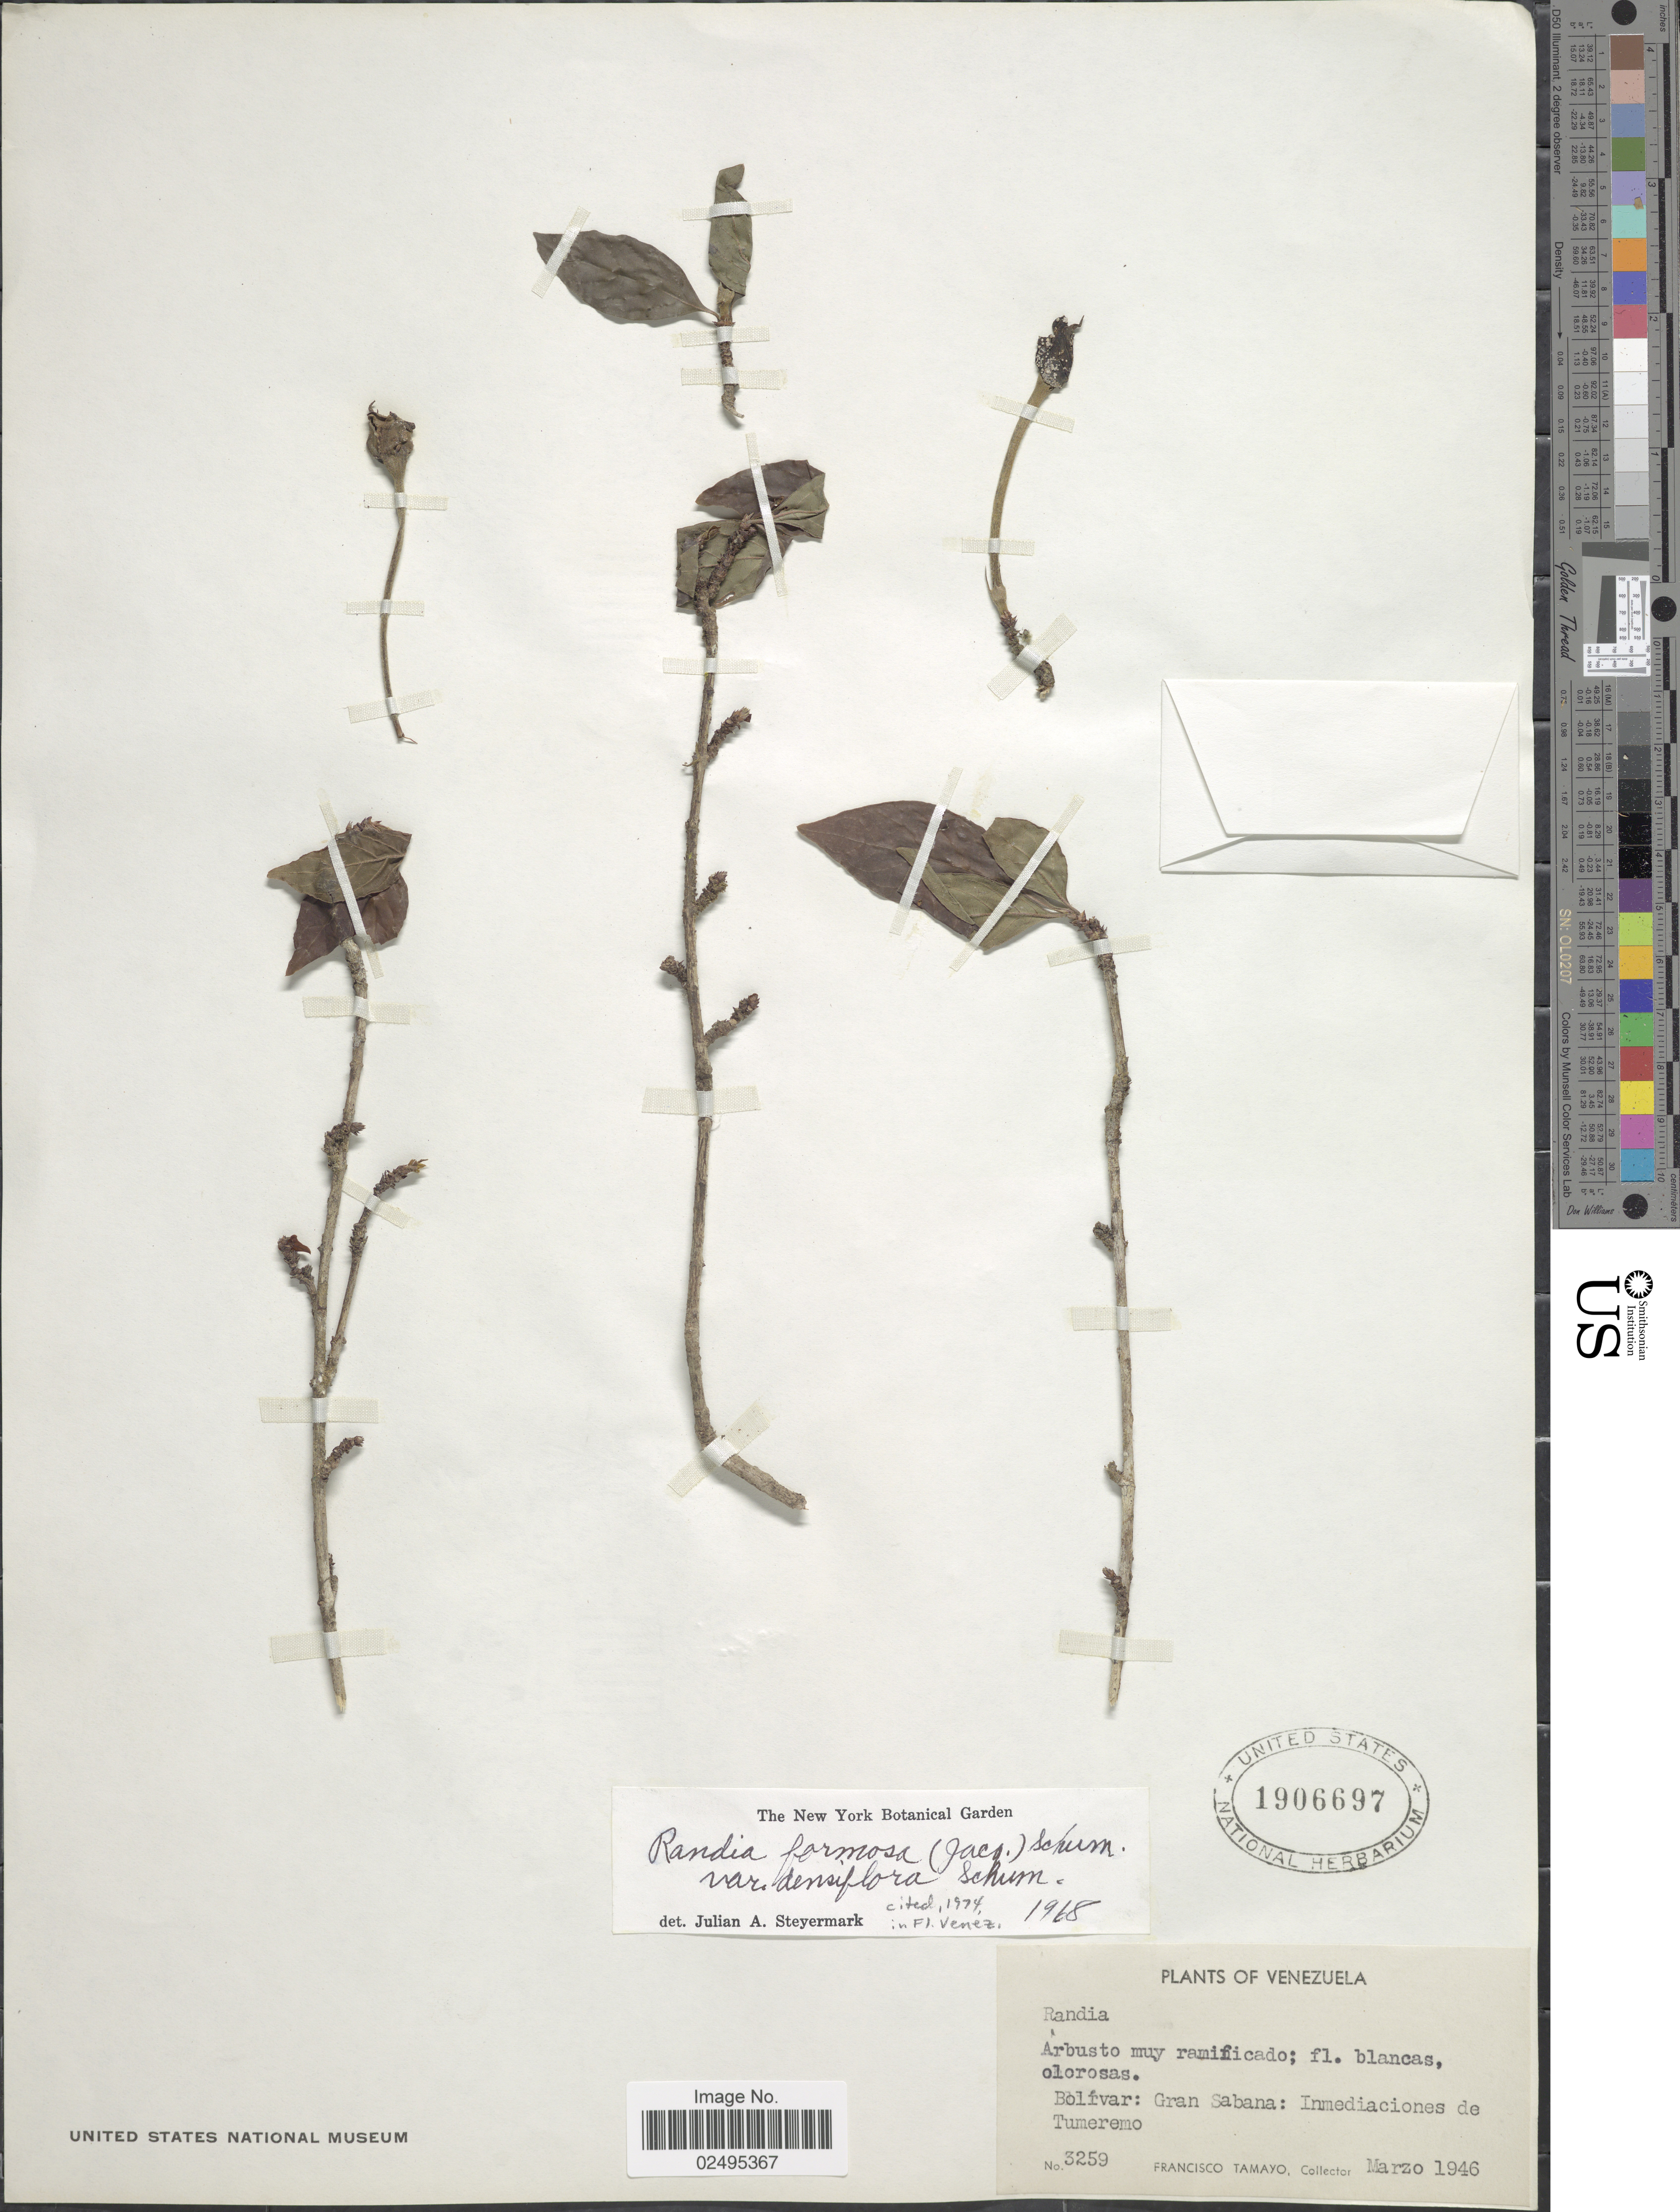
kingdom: Plantae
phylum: Tracheophyta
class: Magnoliopsida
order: Gentianales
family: Rubiaceae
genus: Rosenbergiodendron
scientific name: Rosenbergiodendron formosum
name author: (Jacq.) Fagerl.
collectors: F. Tamayo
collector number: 3259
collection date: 1946-03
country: Venezuela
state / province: Bolivar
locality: Gran Sabana, Inmediaciones de Tumeremo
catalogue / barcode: US 1906697